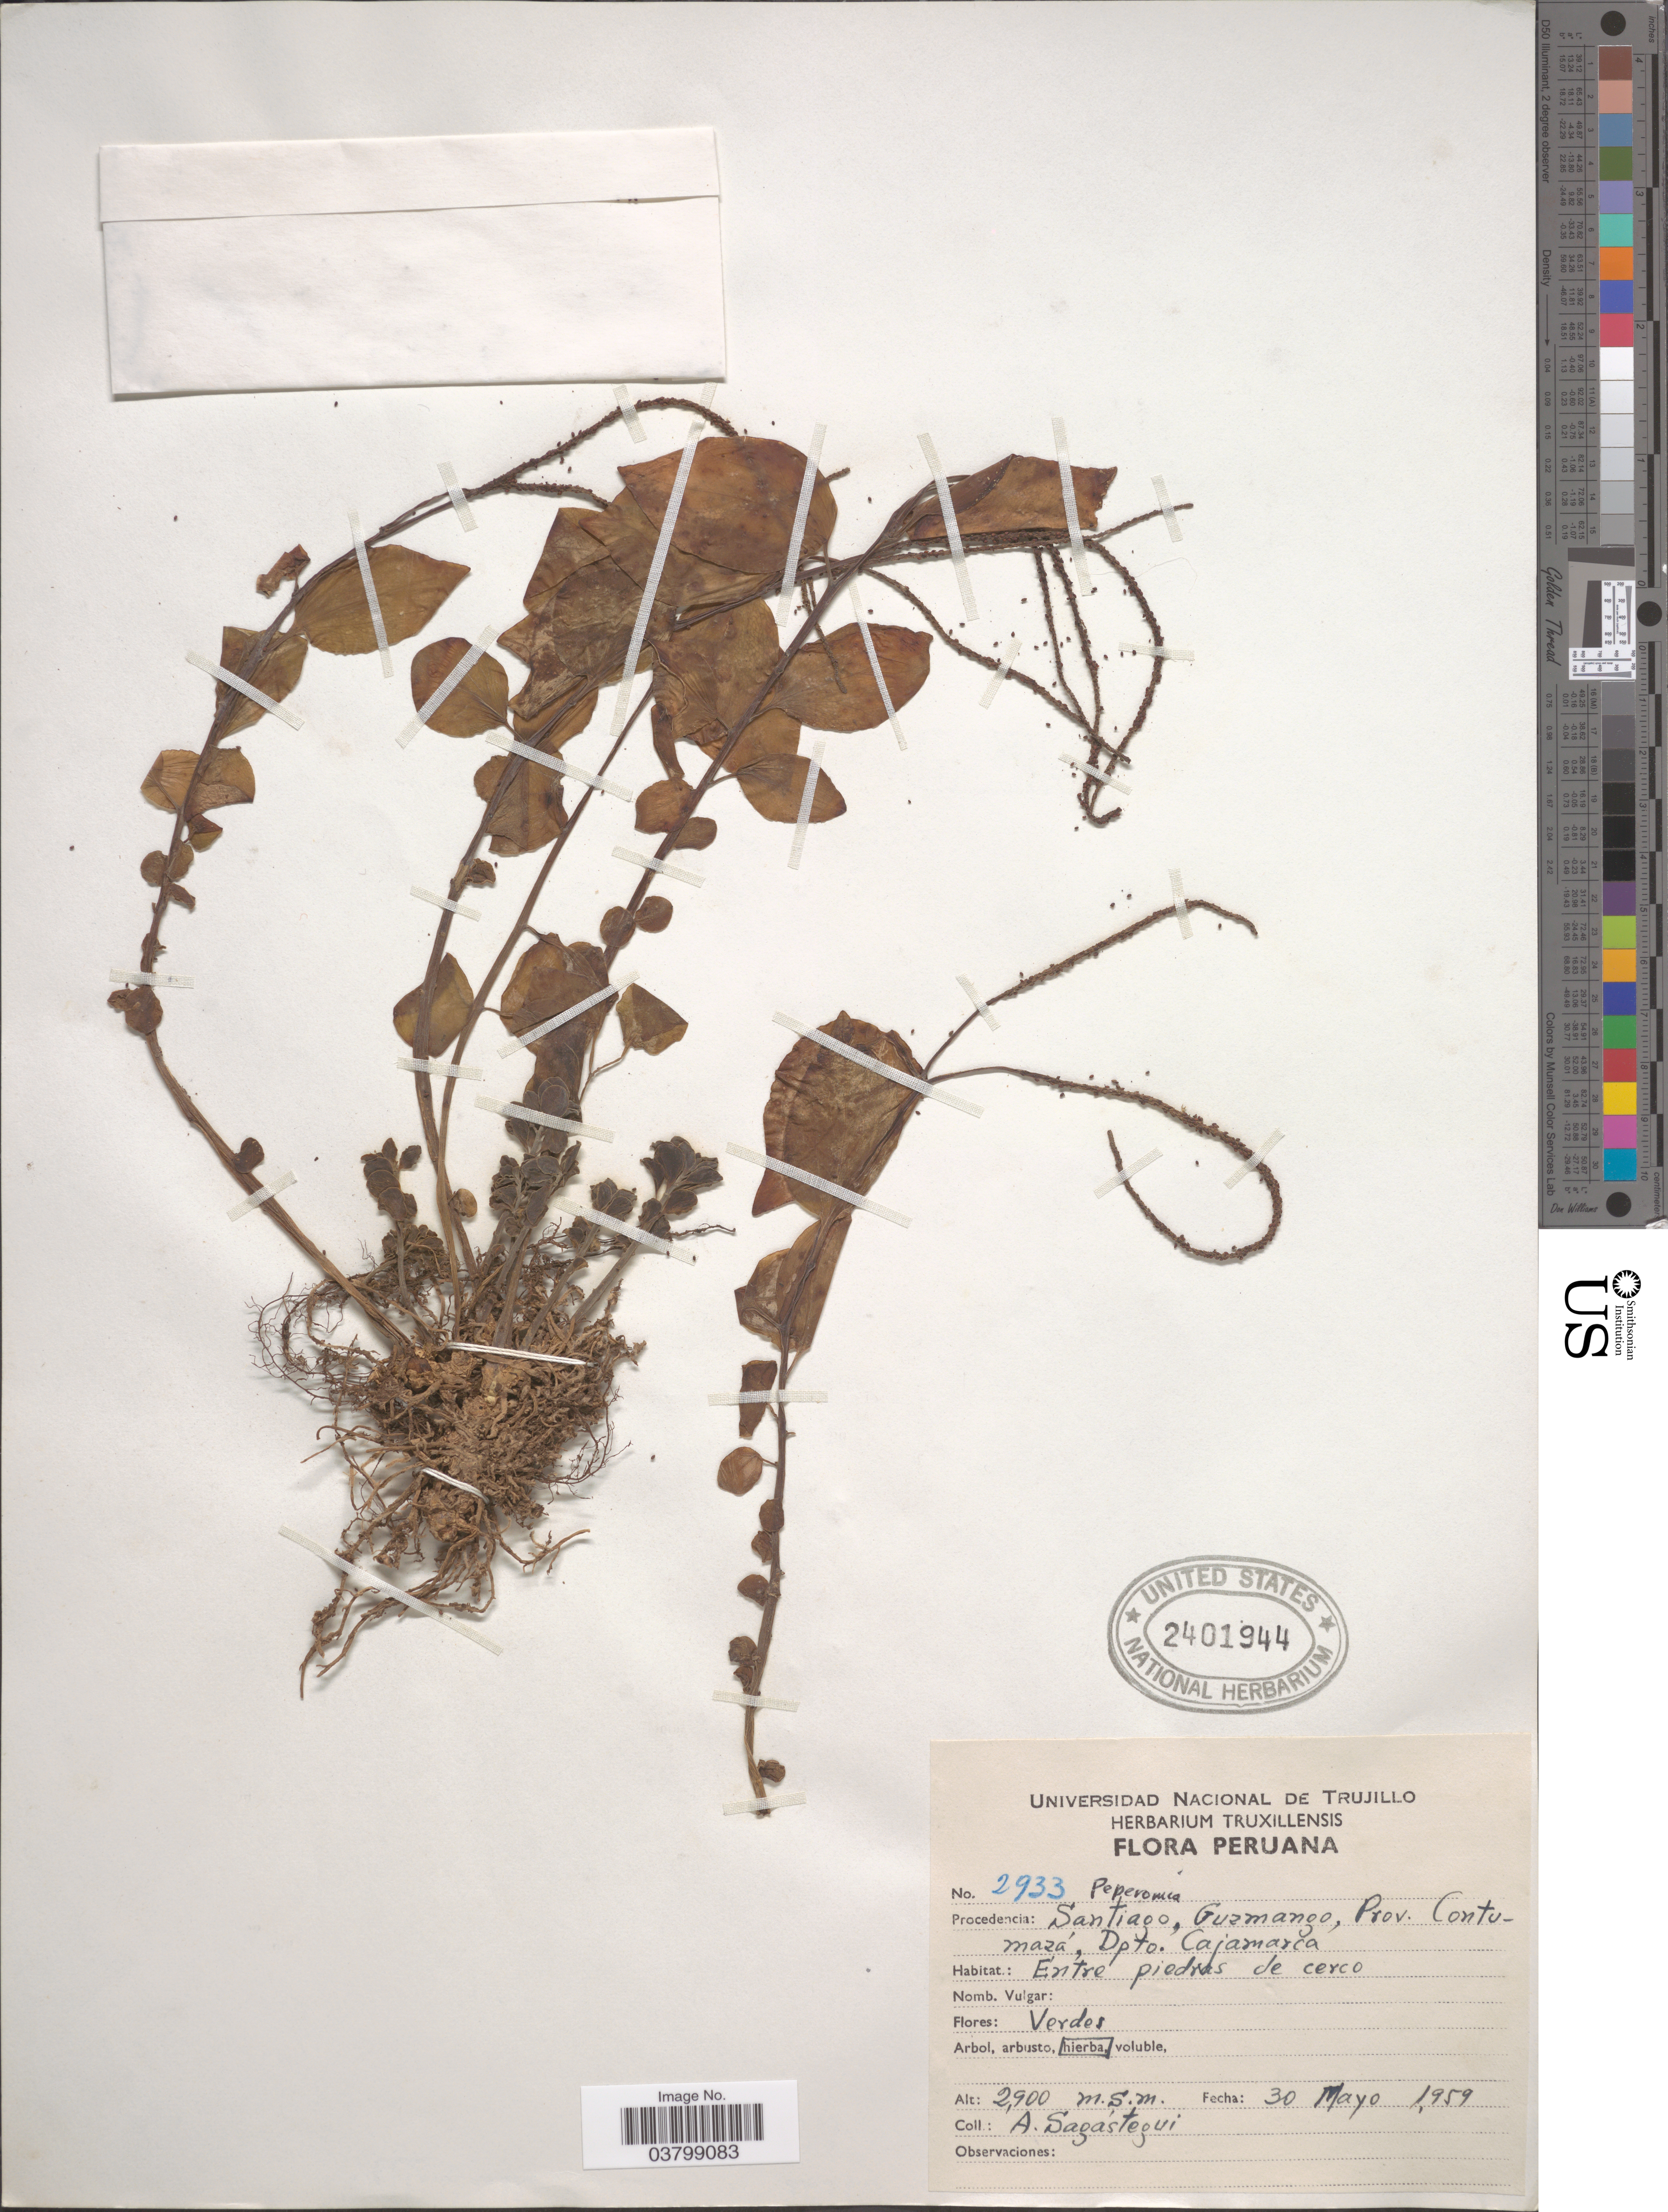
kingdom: Plantae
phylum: Tracheophyta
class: Magnoliopsida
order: Piperales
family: Piperaceae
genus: Peperomia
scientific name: Peperomia sp.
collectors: A. Sagastegui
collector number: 2933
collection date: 1959-05-30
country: Peru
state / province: Cajamarca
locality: Santiago, Guzmango, Prov. Contumazá, Dpto. Cajamarca. Entre piedras de cerco.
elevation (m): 2900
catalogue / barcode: US 2401944